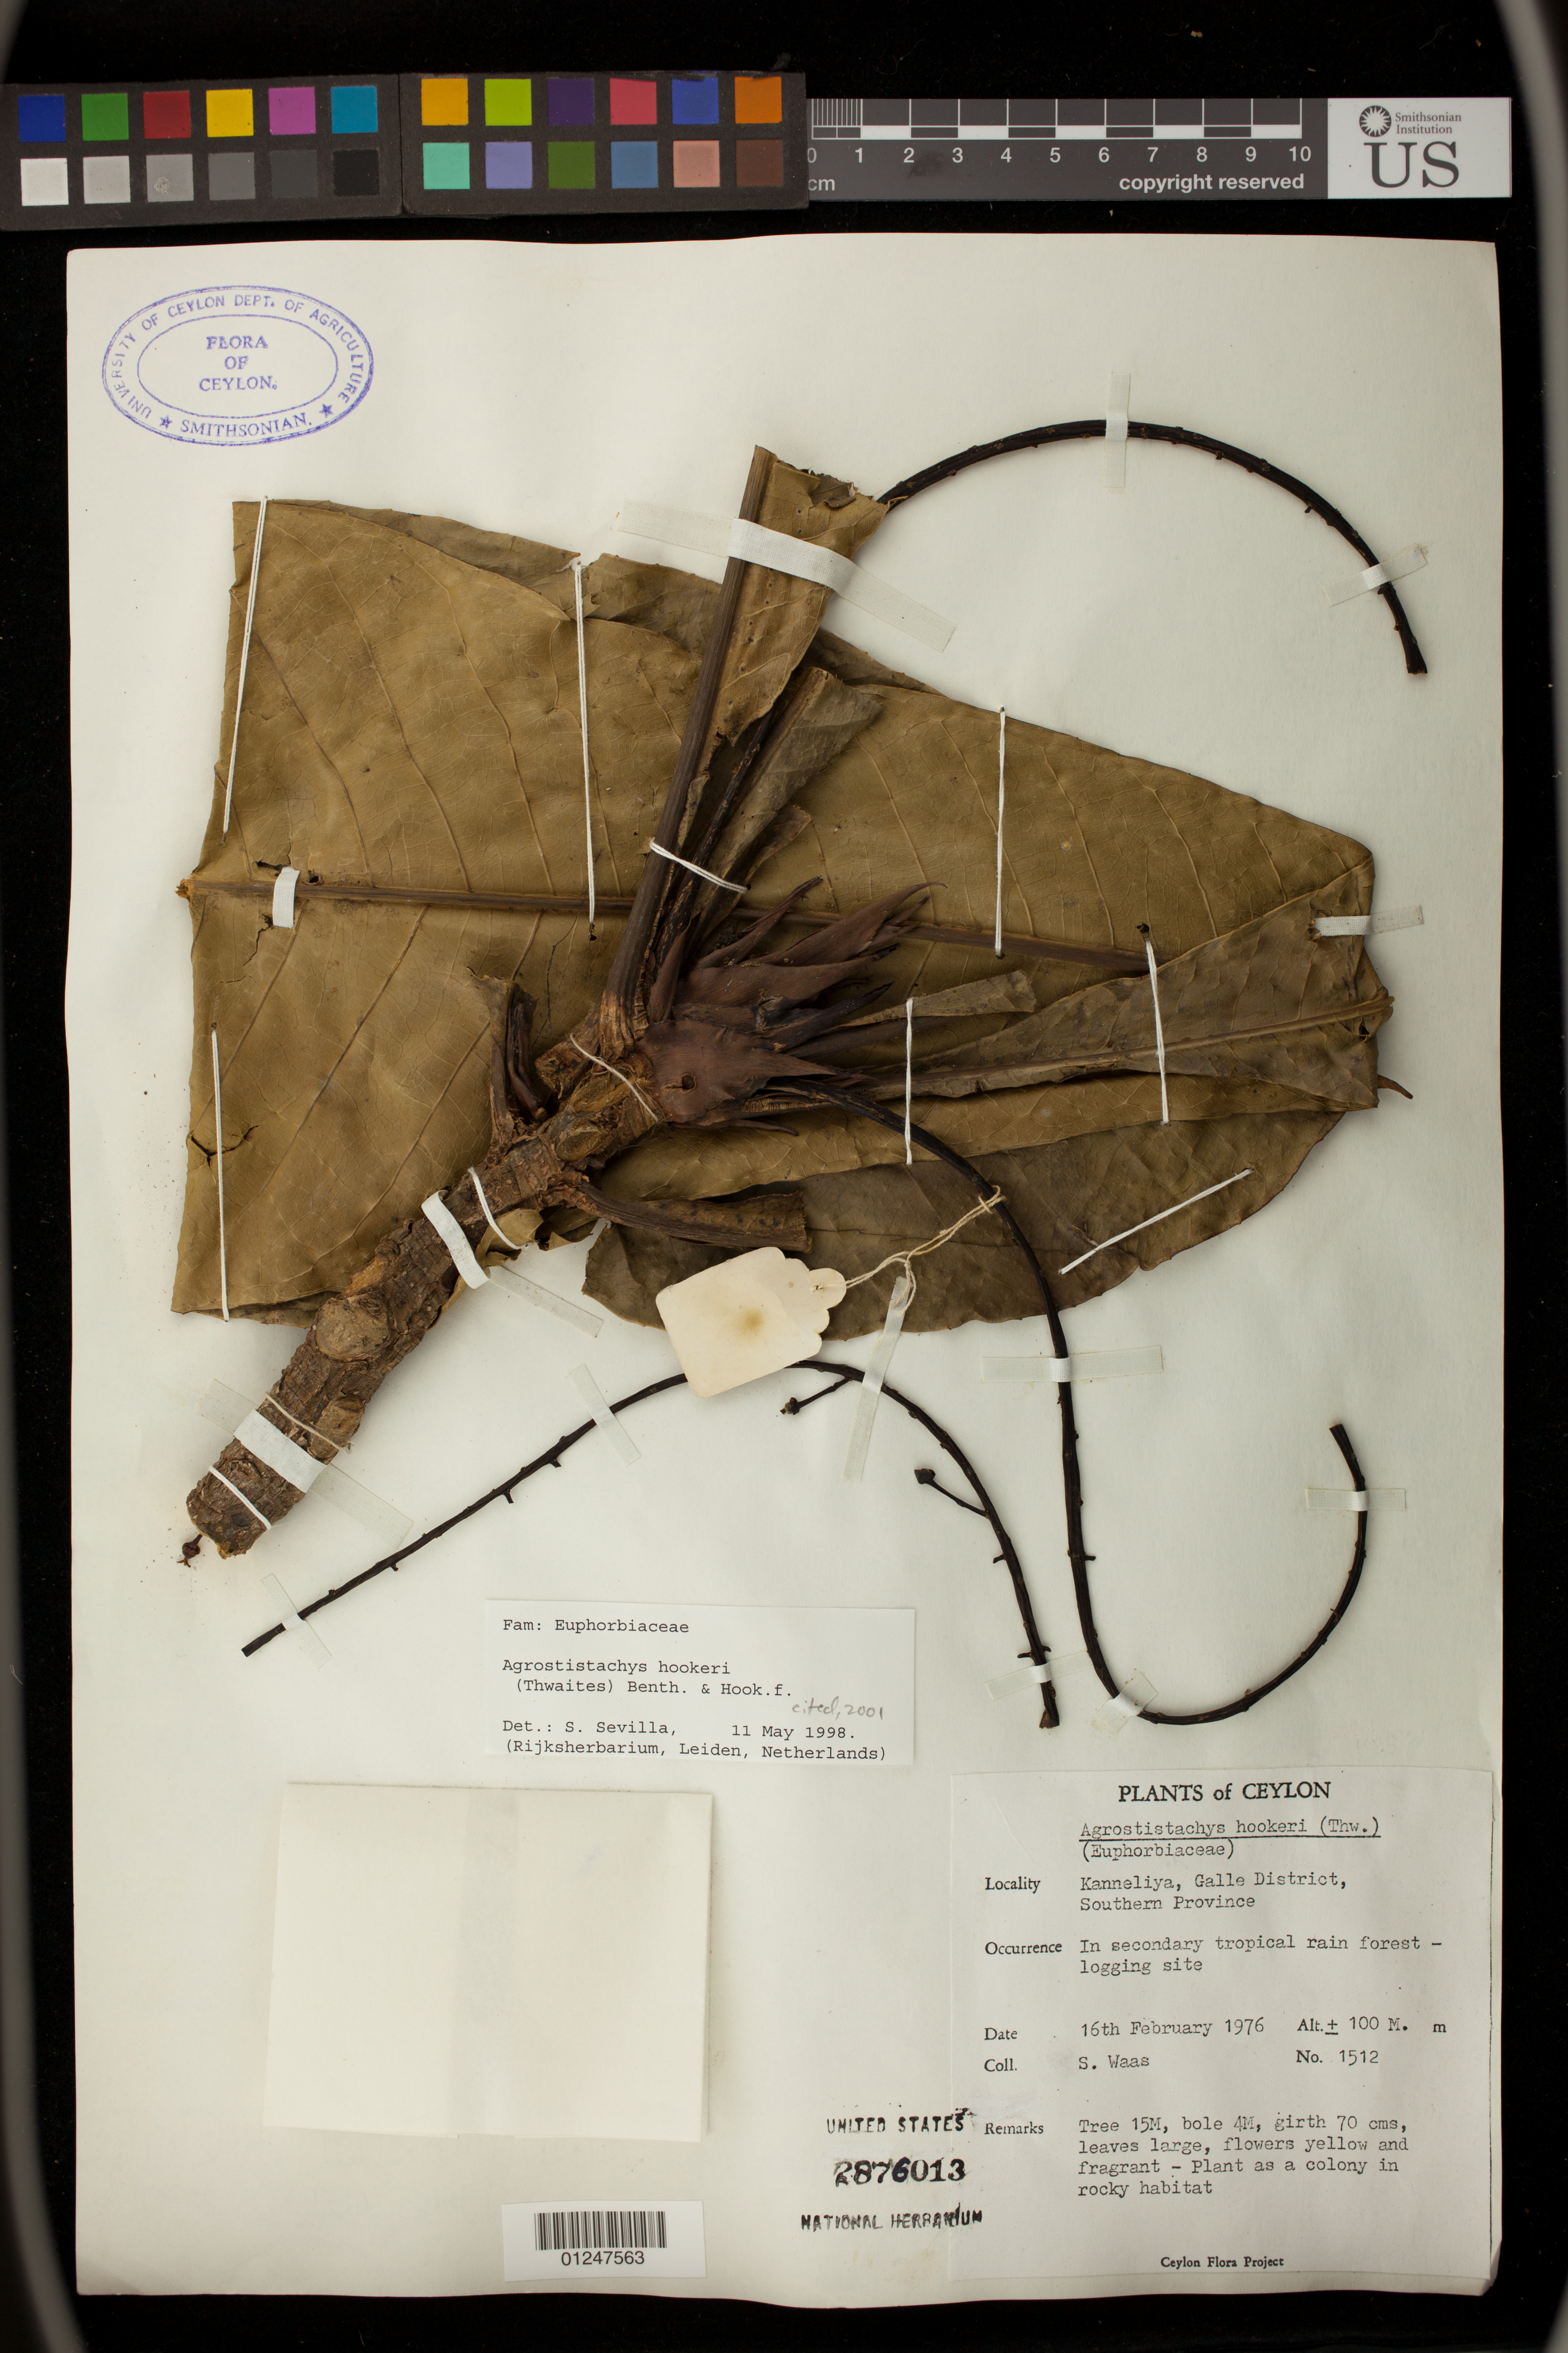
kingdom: Plantae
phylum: Tracheophyta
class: Magnoliopsida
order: Malpighiales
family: Euphorbiaceae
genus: Agrostistachys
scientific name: Agrostistachys hookeri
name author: (Thwaites) Benth. & Hook. f.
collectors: S. Waas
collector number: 1512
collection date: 1976-02-16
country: Sri Lanka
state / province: Southern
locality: Kanneliya, Galle District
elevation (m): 100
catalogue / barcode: US 2876013